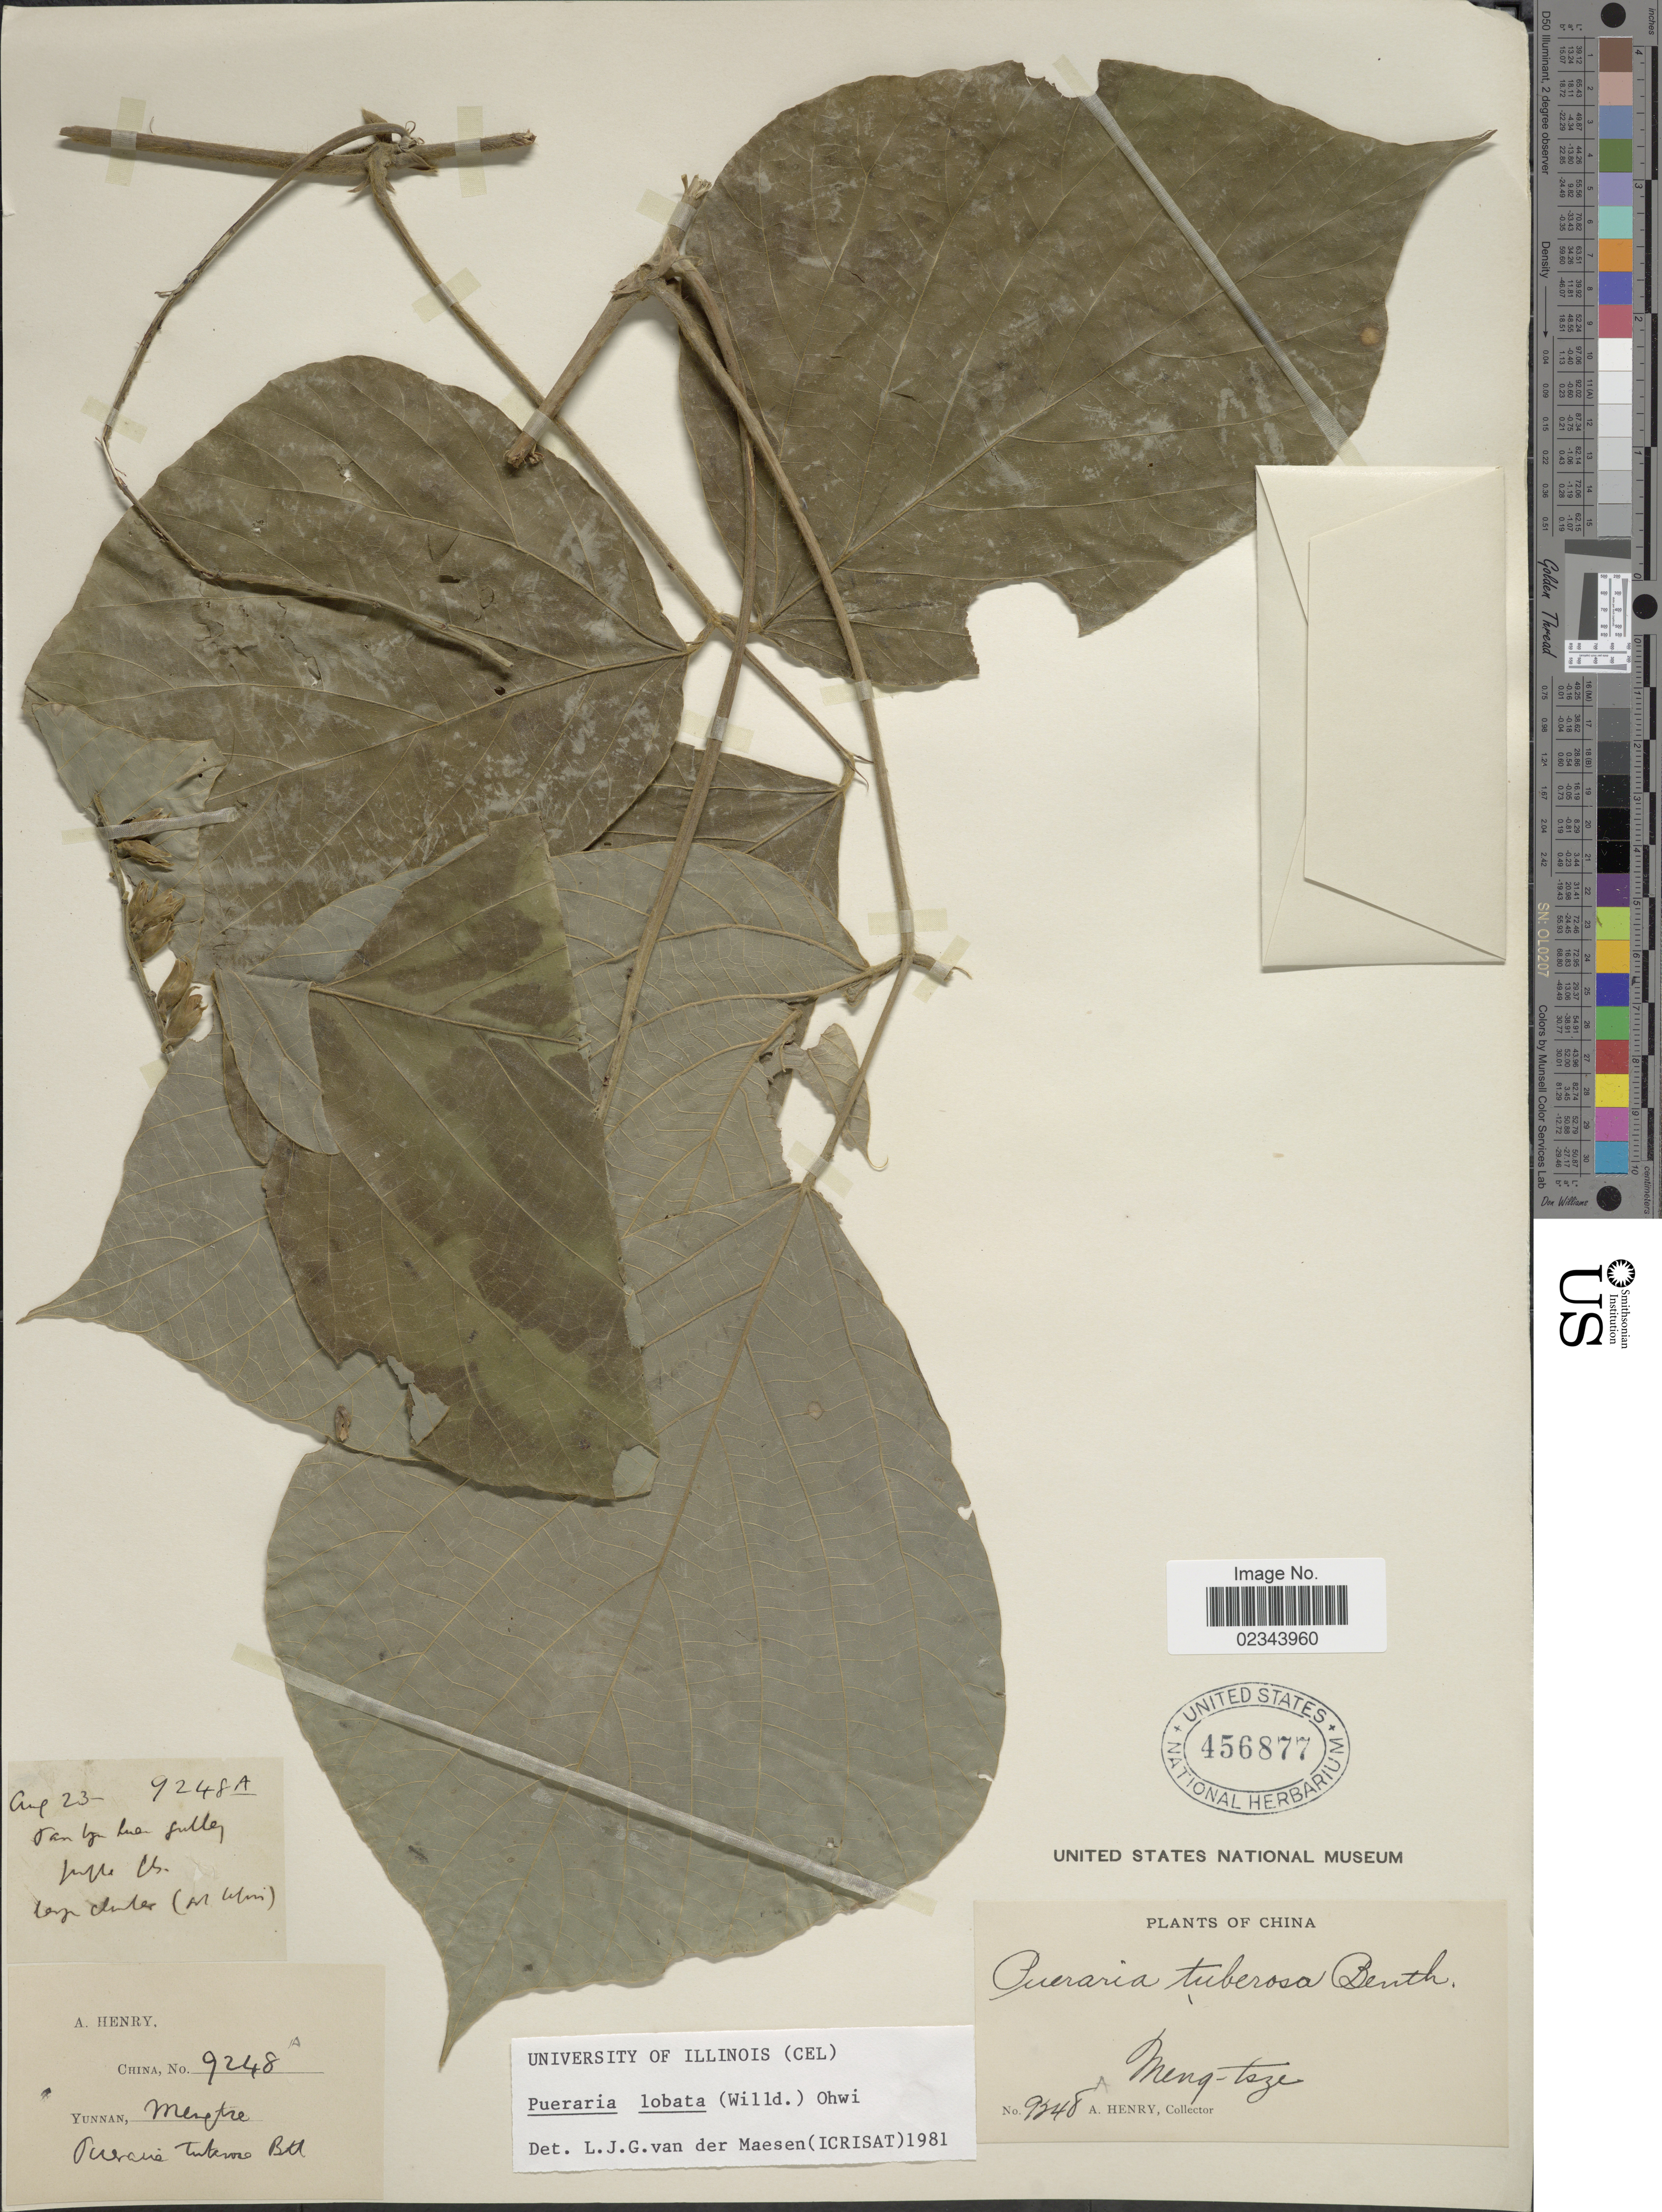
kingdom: Plantae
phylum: Tracheophyta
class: Magnoliopsida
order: Fabales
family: Fabaceae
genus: Pueraria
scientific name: Pueraria lobata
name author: (Willd.) Ohwi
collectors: A. Henry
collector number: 9248 A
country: China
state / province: Yunnan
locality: Meng-tsze, [illegible text]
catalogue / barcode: US 456877